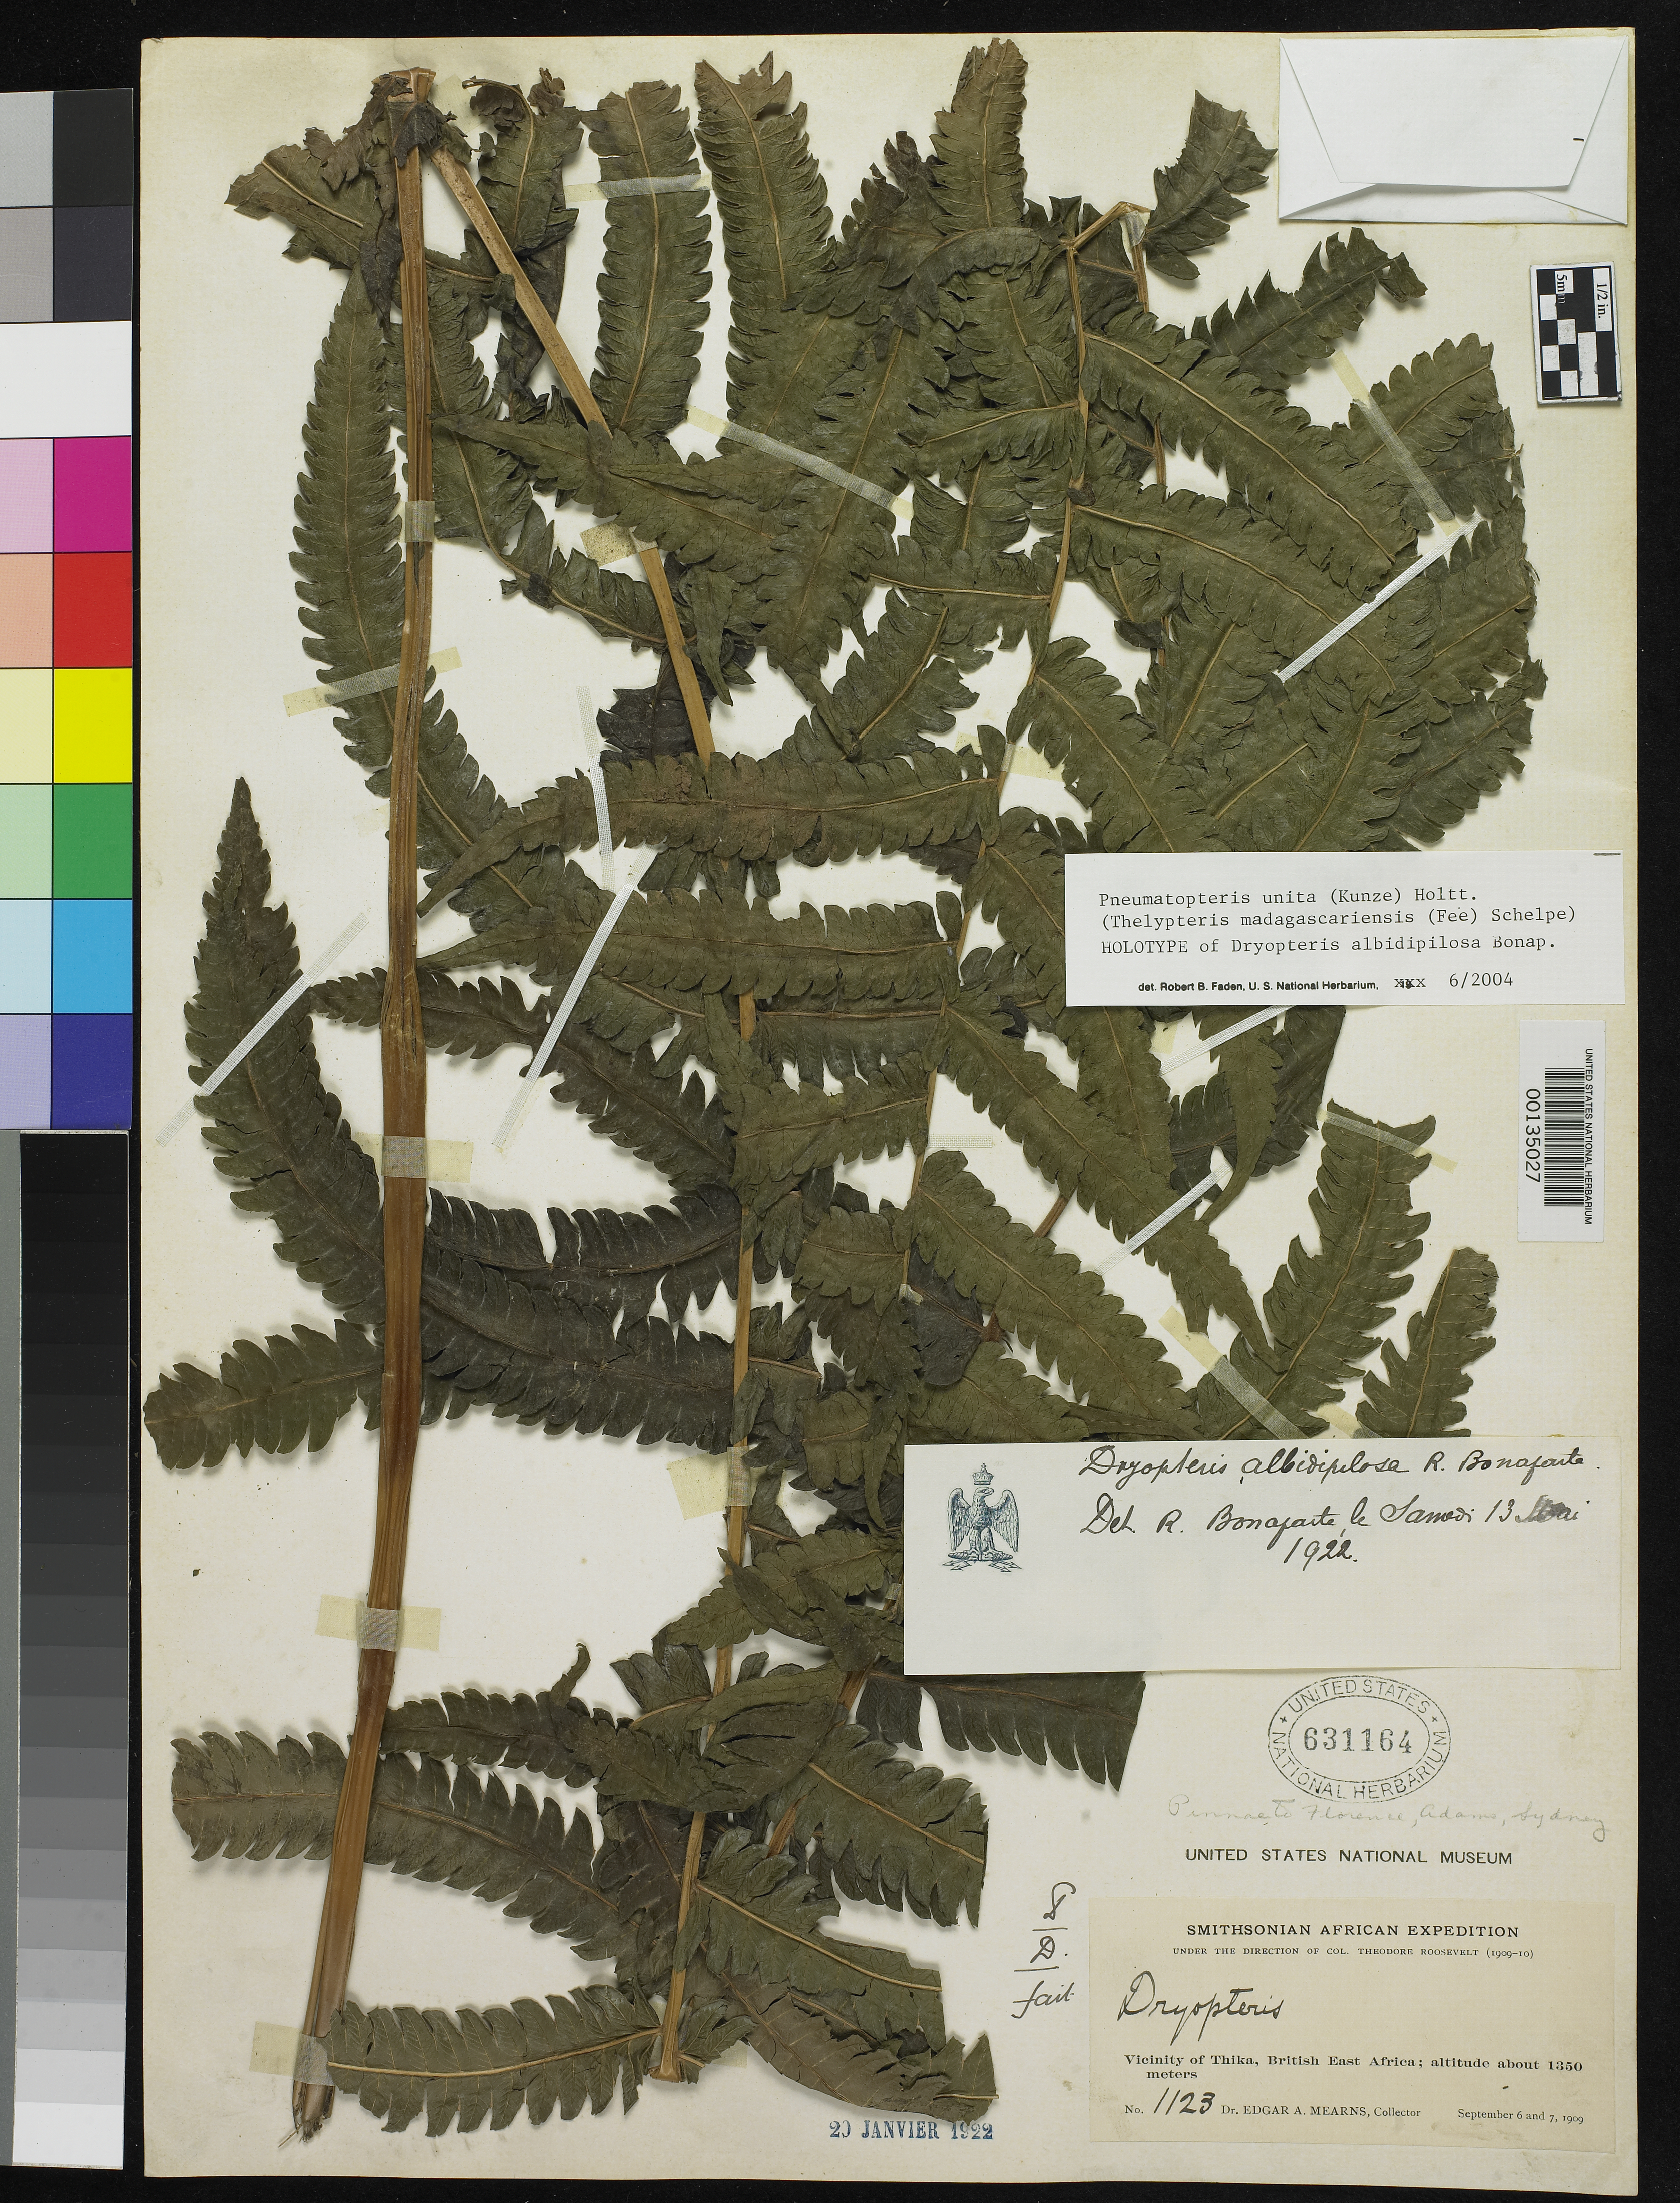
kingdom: Plantae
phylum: Tracheophyta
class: Polypodiopsida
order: Polypodiales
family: Dryopteridaceae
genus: Dryopteris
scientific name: Dryopteris albidipilosa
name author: Bonap.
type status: Holotype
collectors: E. A. Mearns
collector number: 1123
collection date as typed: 06 Sep 1909 to 07 Sep 1909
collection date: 1909-09-06/1909-09-07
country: Kenya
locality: Vicinity of Thika.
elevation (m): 1350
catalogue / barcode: US 631164